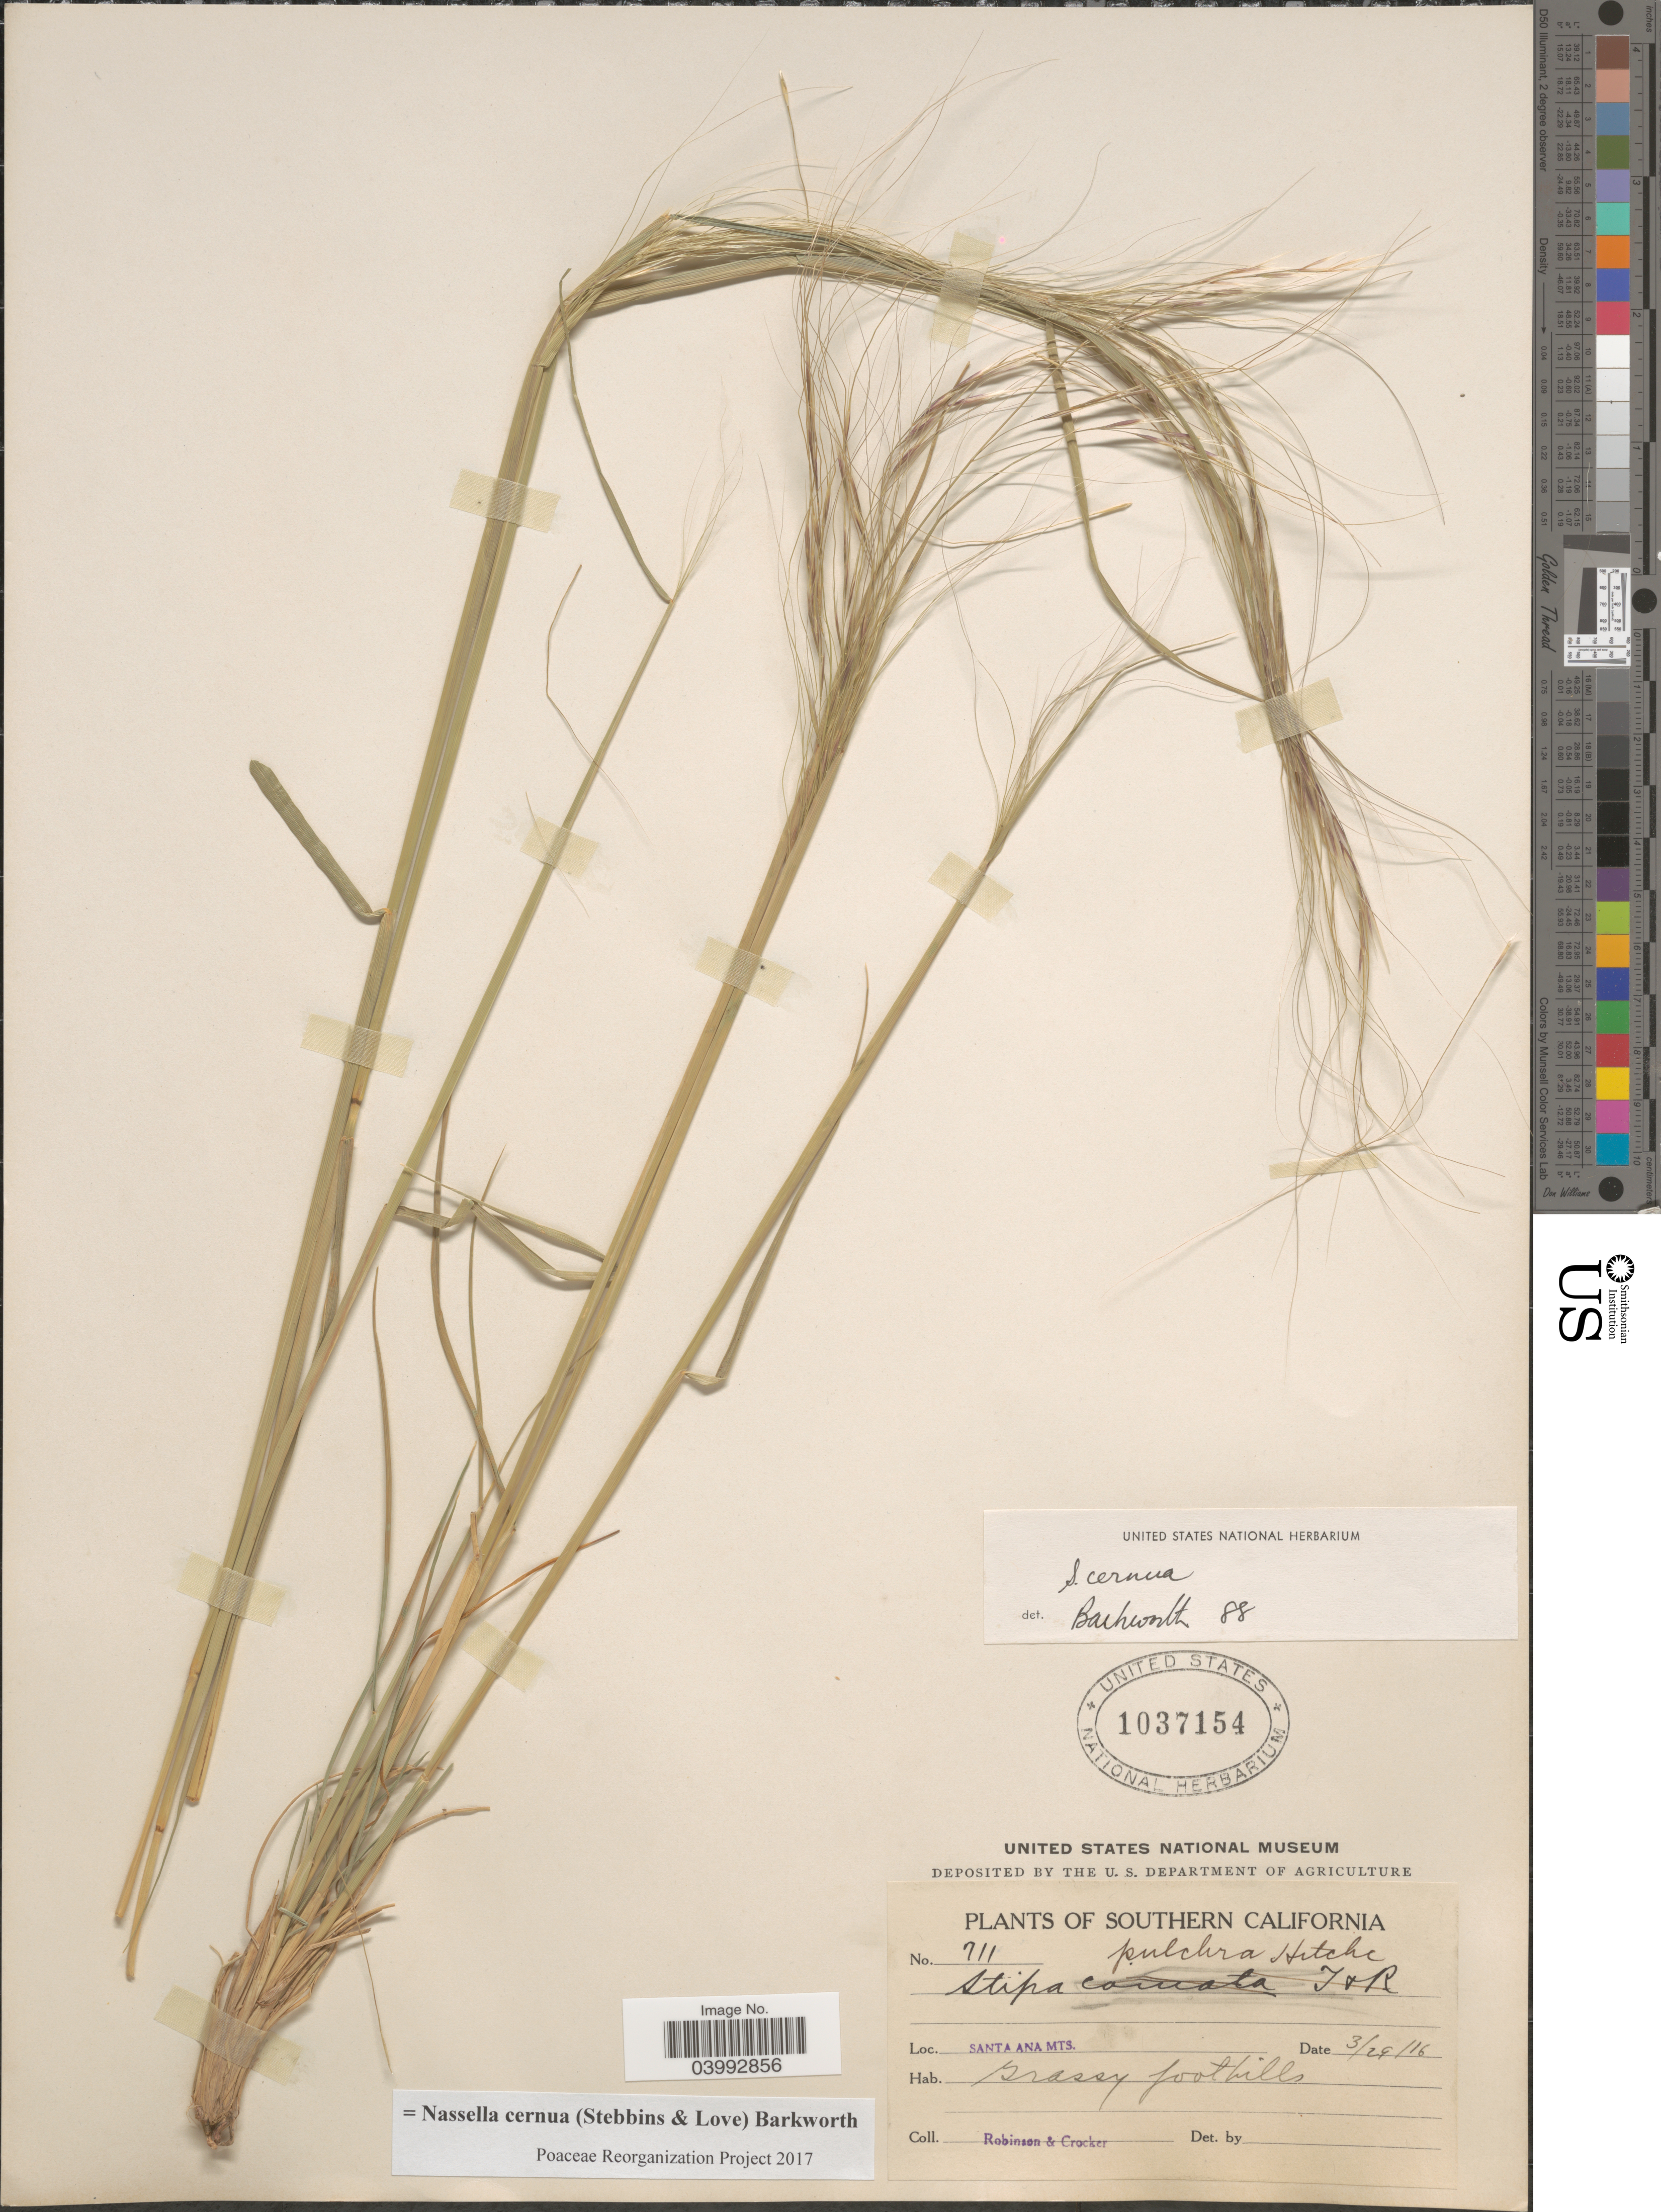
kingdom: Plantae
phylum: Tracheophyta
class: Liliopsida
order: Poales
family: Poaceae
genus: Nassella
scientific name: Nassella cernua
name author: (Stebbins & Love) Barkworth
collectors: -- Robinson & -. Crocker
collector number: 711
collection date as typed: Transcribed d/m/y: 29/3/16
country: United States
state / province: California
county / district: Los Angeles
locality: Southern California. Santa Ana Mts. Grassy foothills.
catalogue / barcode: US 1037154